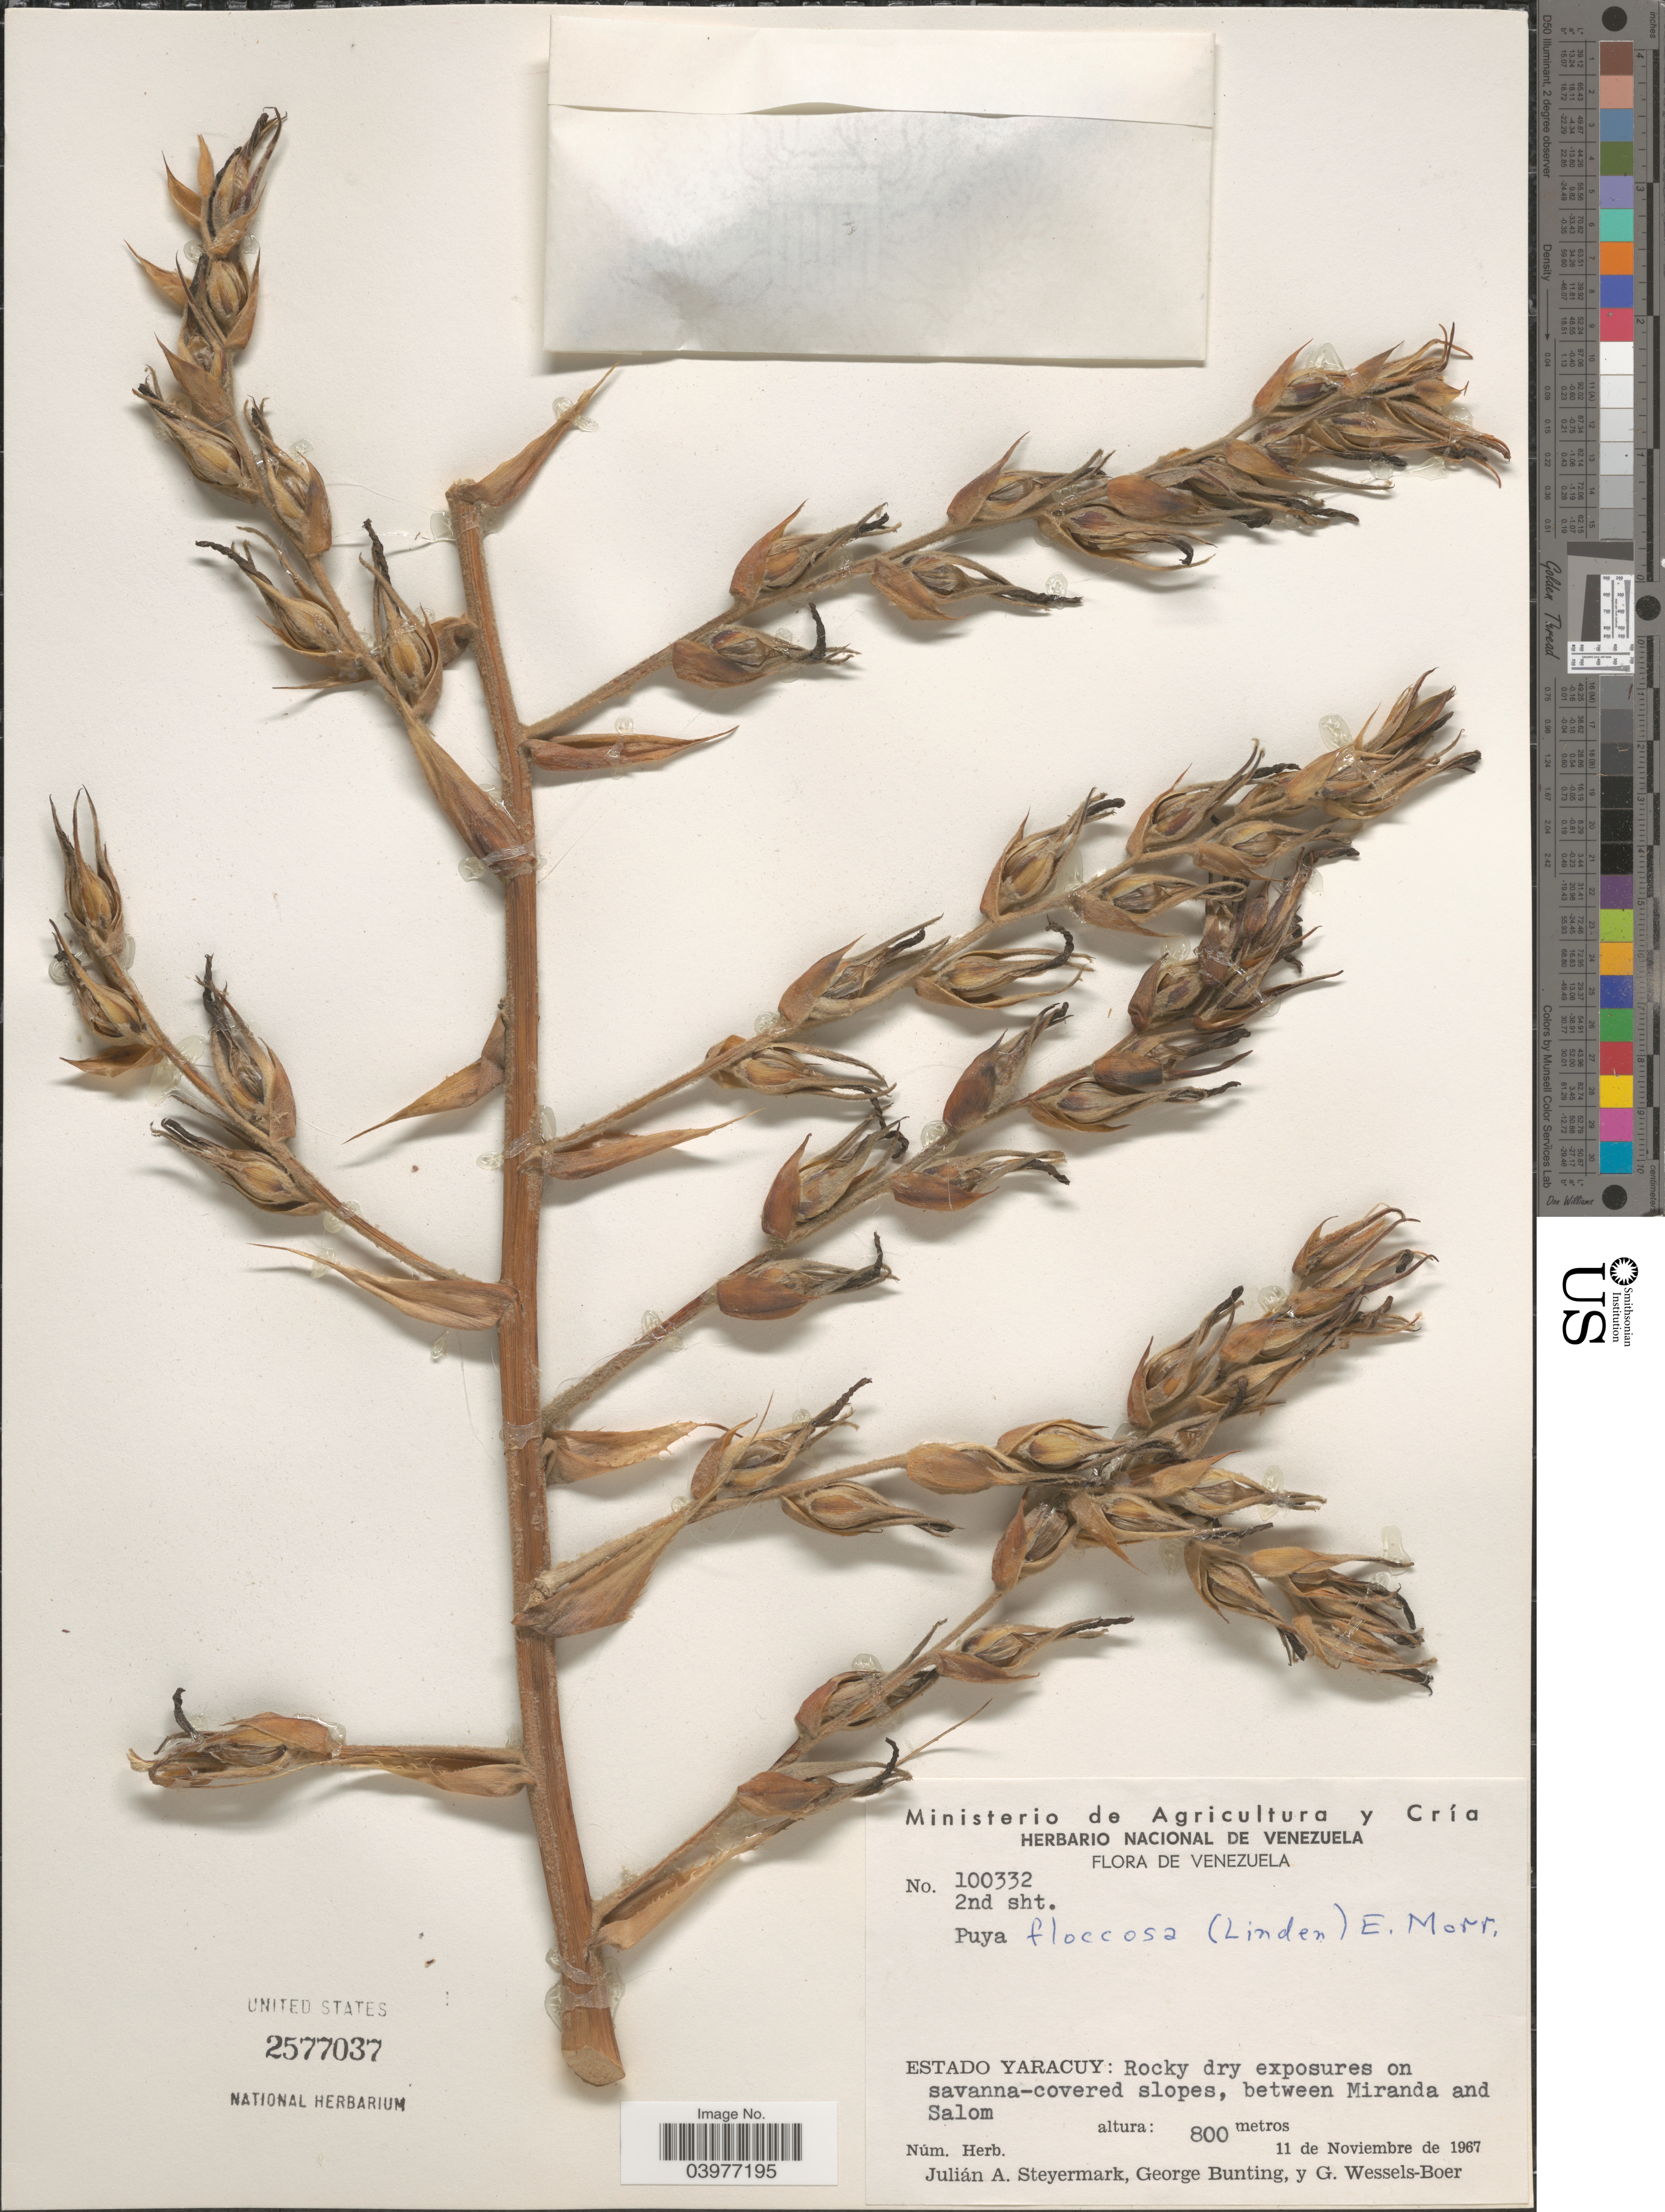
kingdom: Plantae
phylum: Tracheophyta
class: Liliopsida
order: Poales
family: Bromeliaceae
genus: Puya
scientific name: Puya floccosa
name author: (Linden) É. Morren ex Mez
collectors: J. Steyermark, G. S. Bunting & G. Wessels Boer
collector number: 100332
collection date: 1967-11-11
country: Venezuela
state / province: Yaracuy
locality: Between Miranda and Salom.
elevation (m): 800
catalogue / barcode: US 2577037